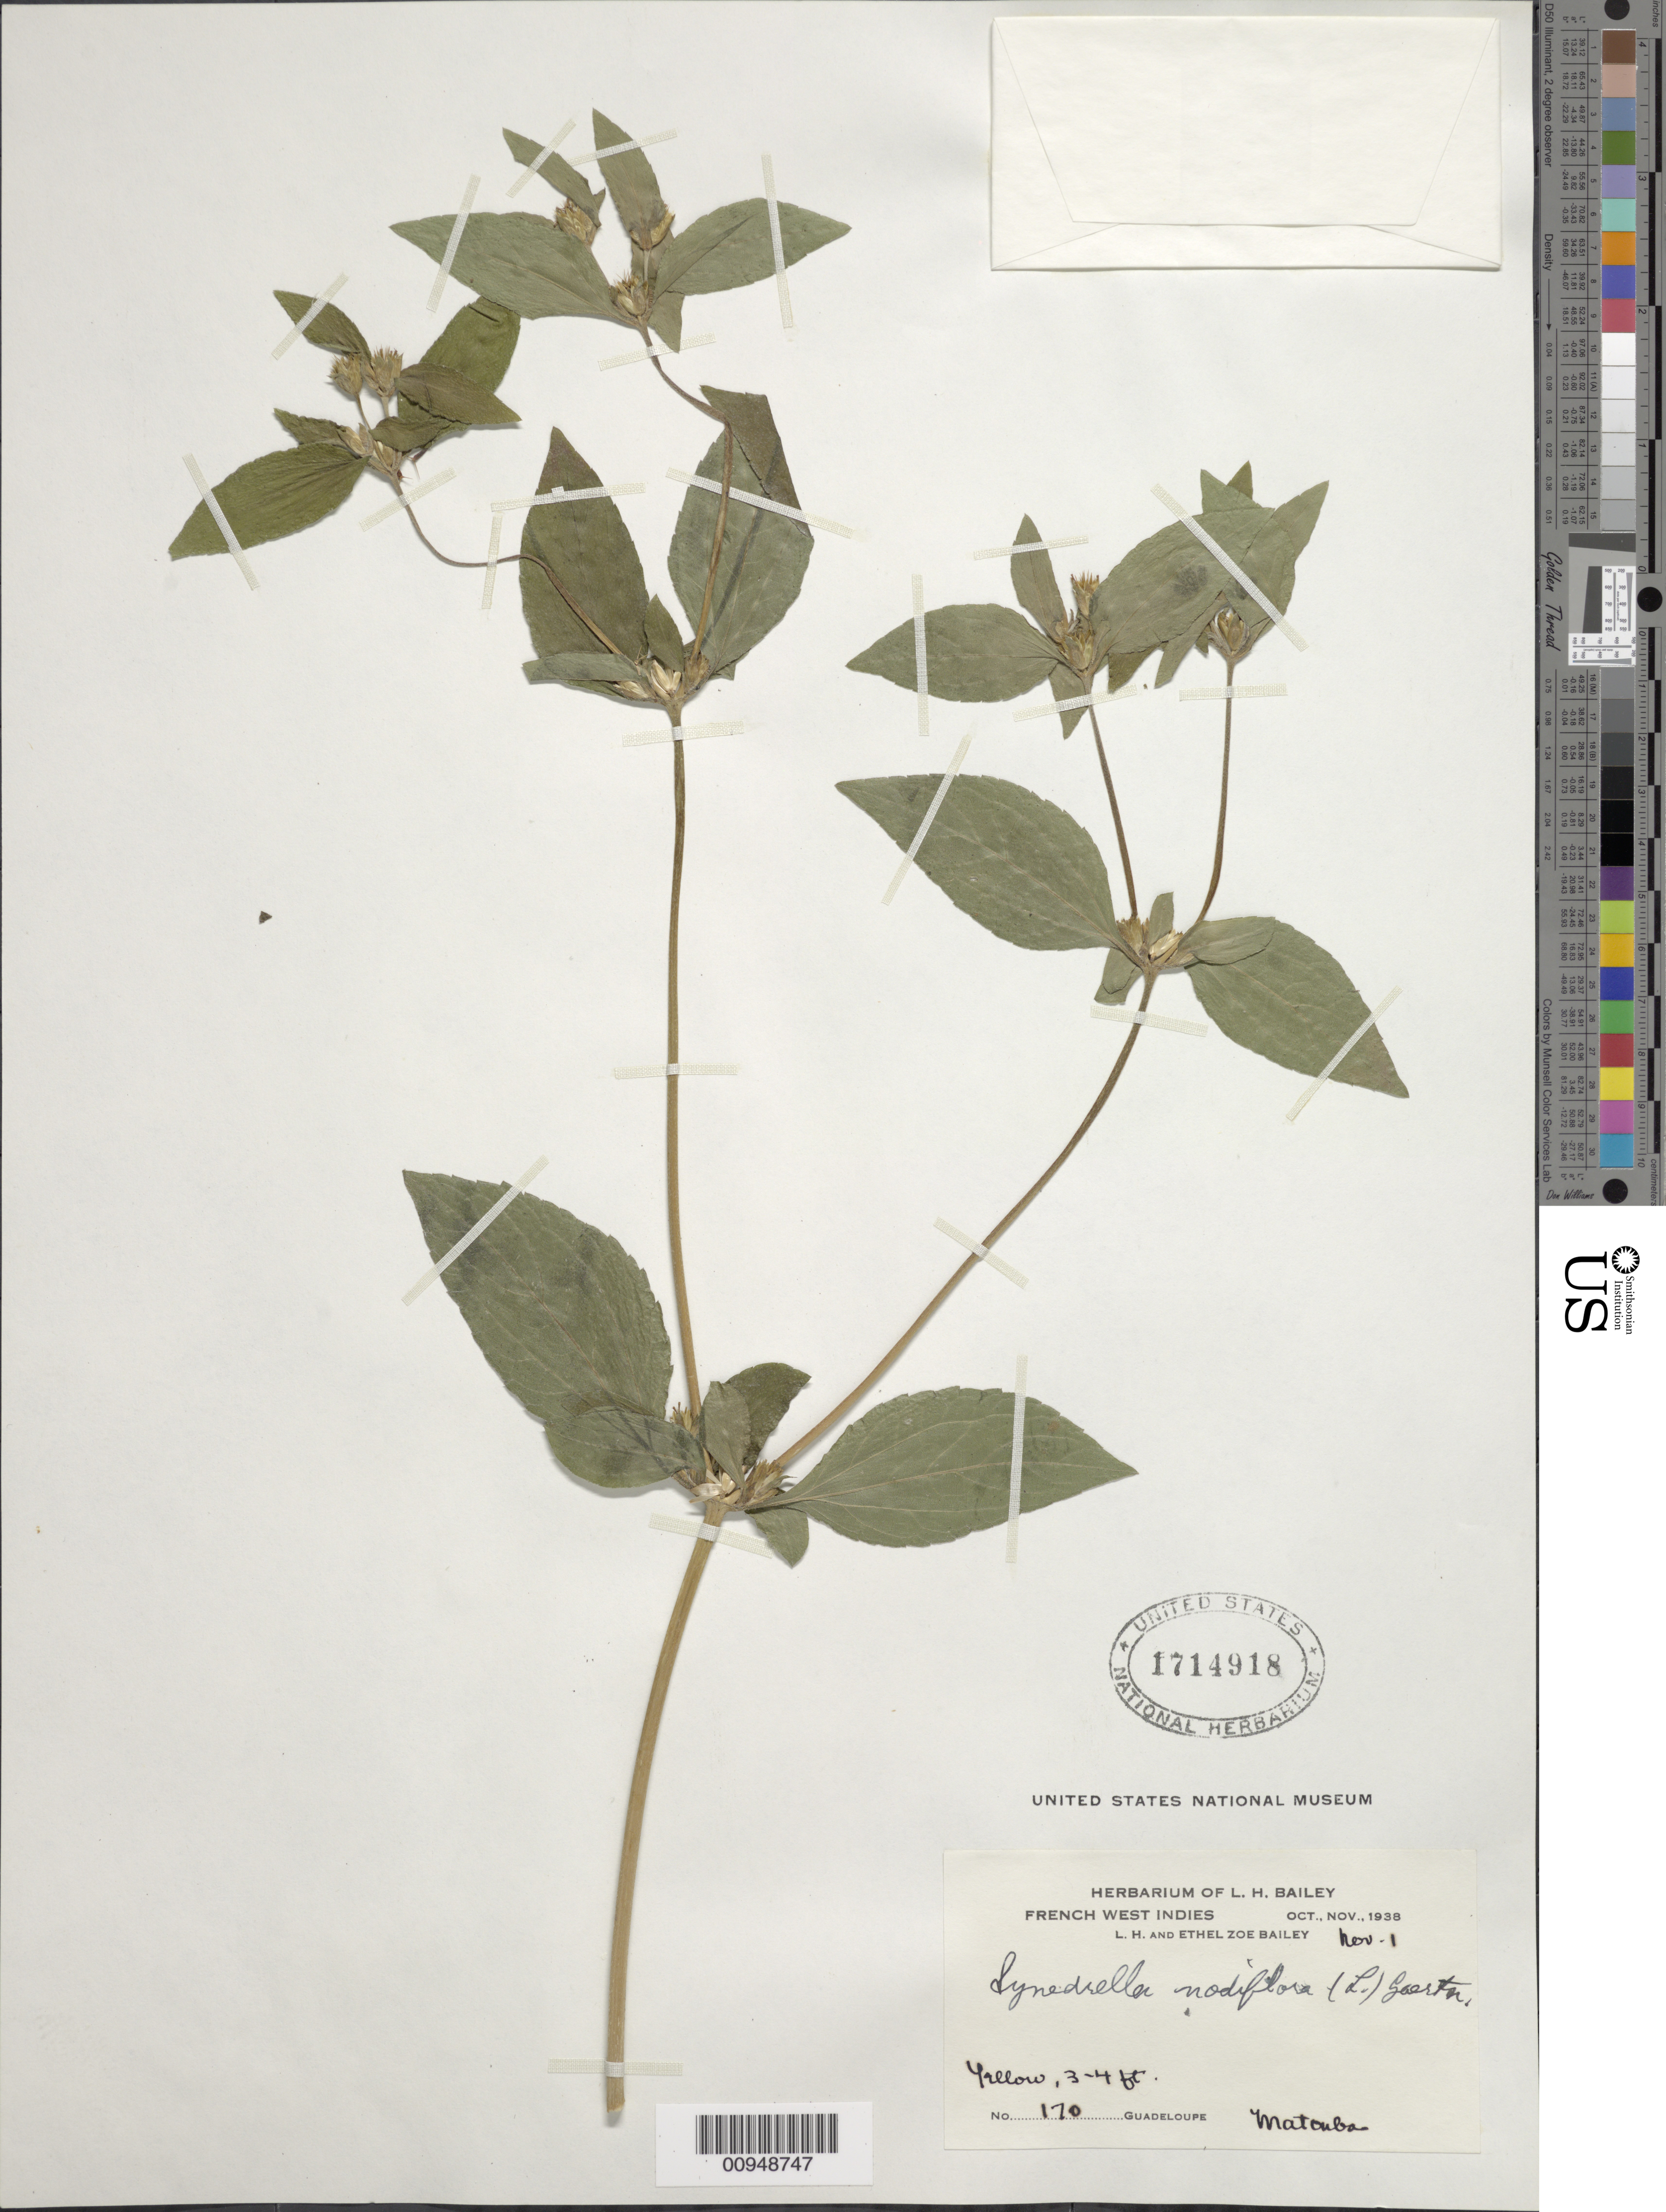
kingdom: Plantae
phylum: Tracheophyta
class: Magnoliopsida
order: Asterales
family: Asteraceae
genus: Synedrella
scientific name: Synedrella nodiflora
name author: (L.) Gaertn.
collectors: L. H. Bailey & E. Z. Bailey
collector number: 170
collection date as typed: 01 Nov 1938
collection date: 1938-11-01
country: Guadeloupe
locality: Matonba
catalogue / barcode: US 1714918